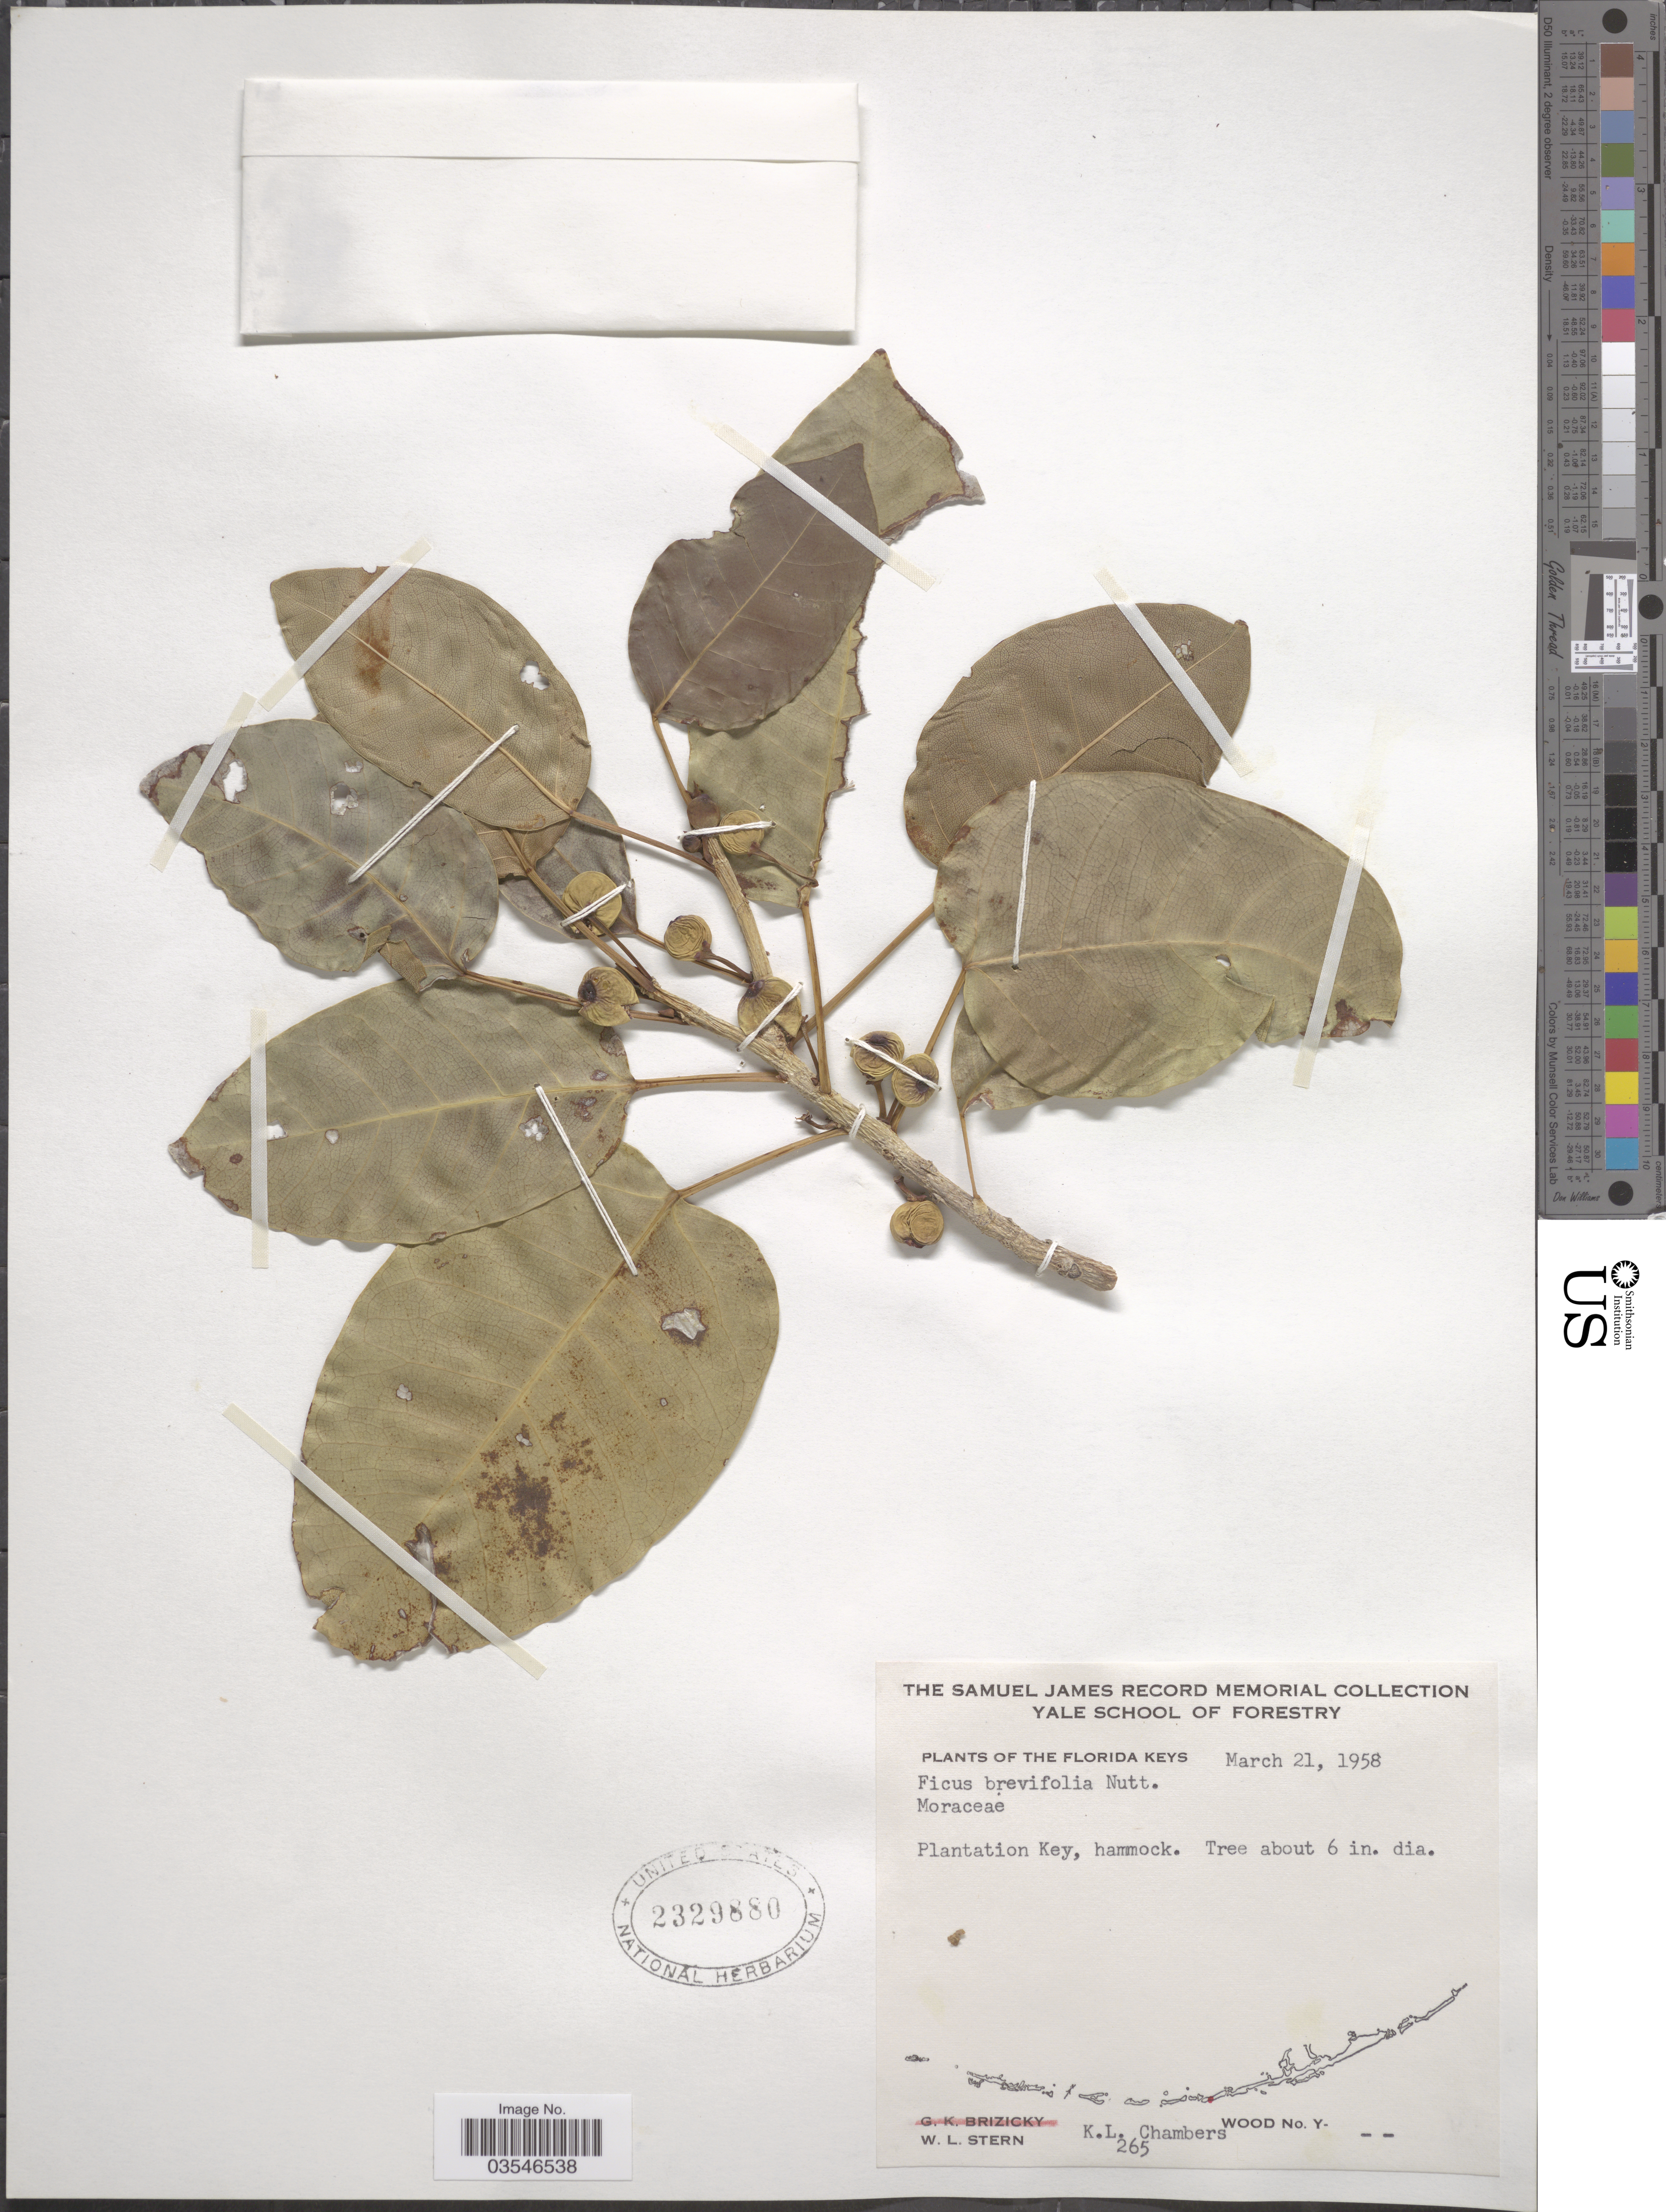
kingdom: Plantae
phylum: Tracheophyta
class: Magnoliopsida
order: Rosales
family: Moraceae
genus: Ficus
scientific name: Ficus brevifolia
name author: Nutt.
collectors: K. Chambers & W. L. Stern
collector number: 265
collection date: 1958-03-21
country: United States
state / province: Florida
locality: The Florida Keys. Plantation Key, hammock.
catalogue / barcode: US 2329880